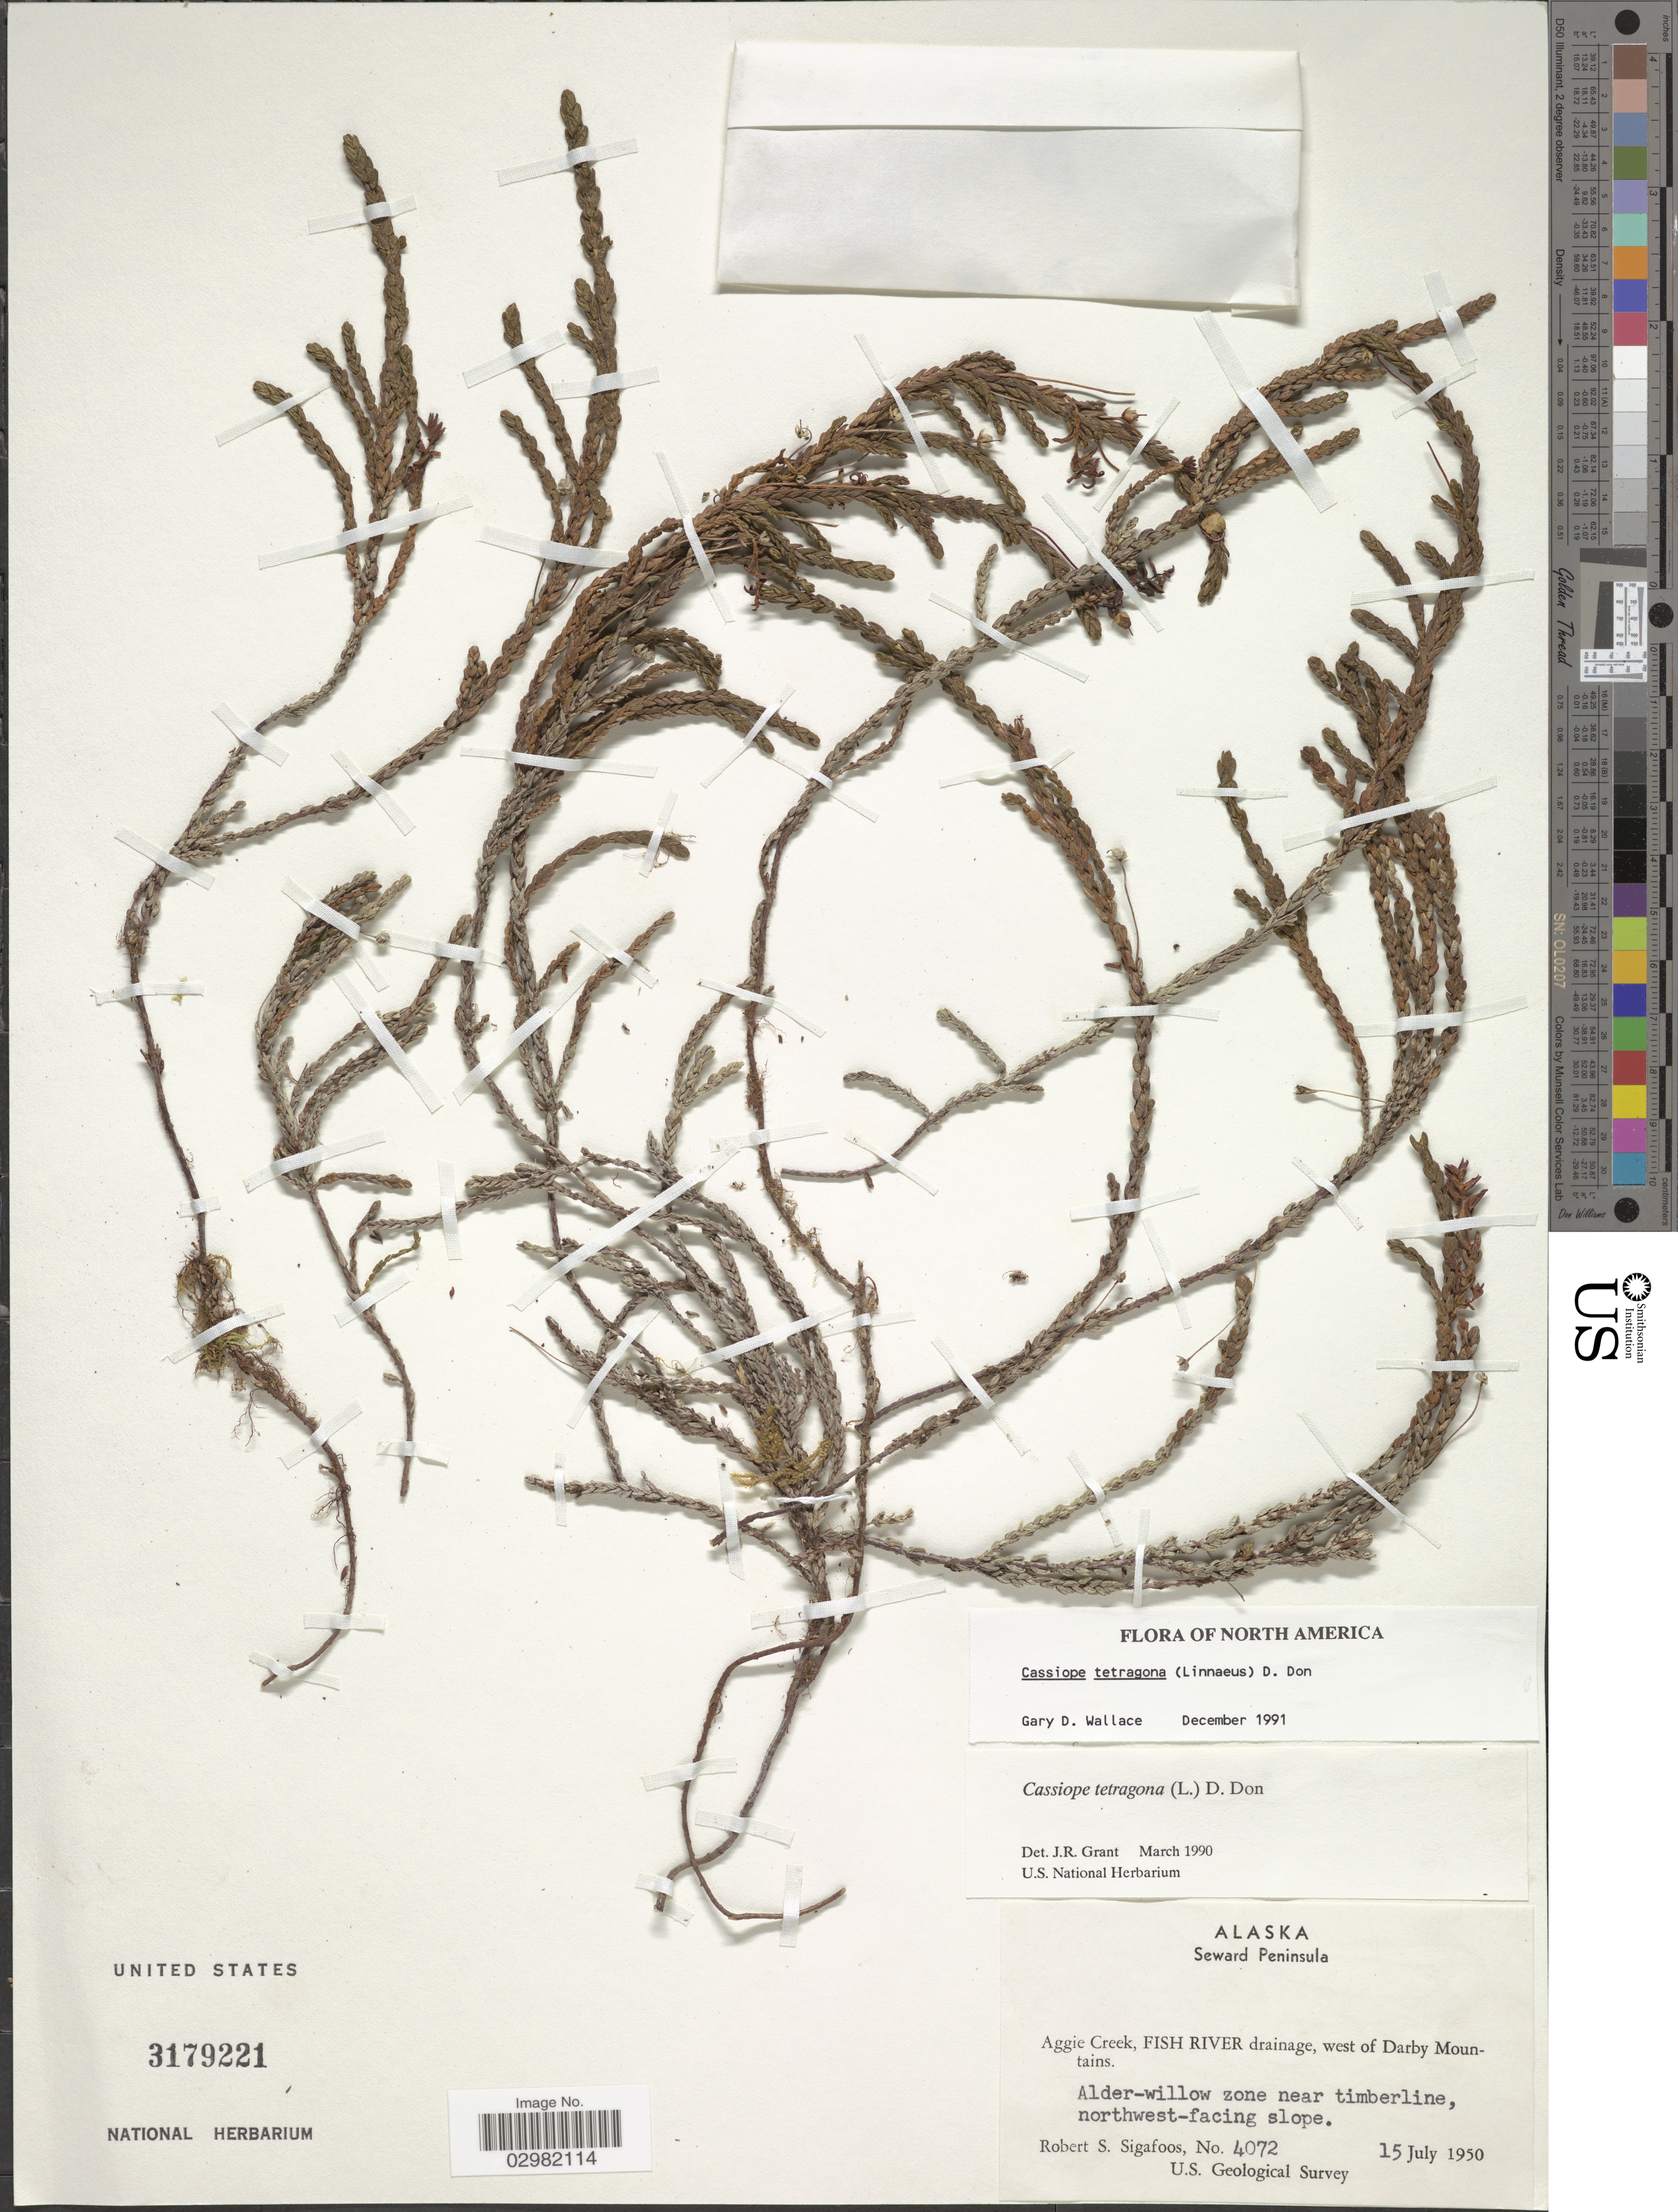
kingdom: Plantae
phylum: Tracheophyta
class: Magnoliopsida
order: Ericales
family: Ericaceae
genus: Cassiope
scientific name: Cassiope tetragona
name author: (L.) D. Don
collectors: R. Sigafoos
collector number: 4072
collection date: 1950-07-15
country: United States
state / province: Alaska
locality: Seward Peninsula. Aggie Creek, Fish River drainage, west of Darby Mountains.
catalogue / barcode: US 3179221